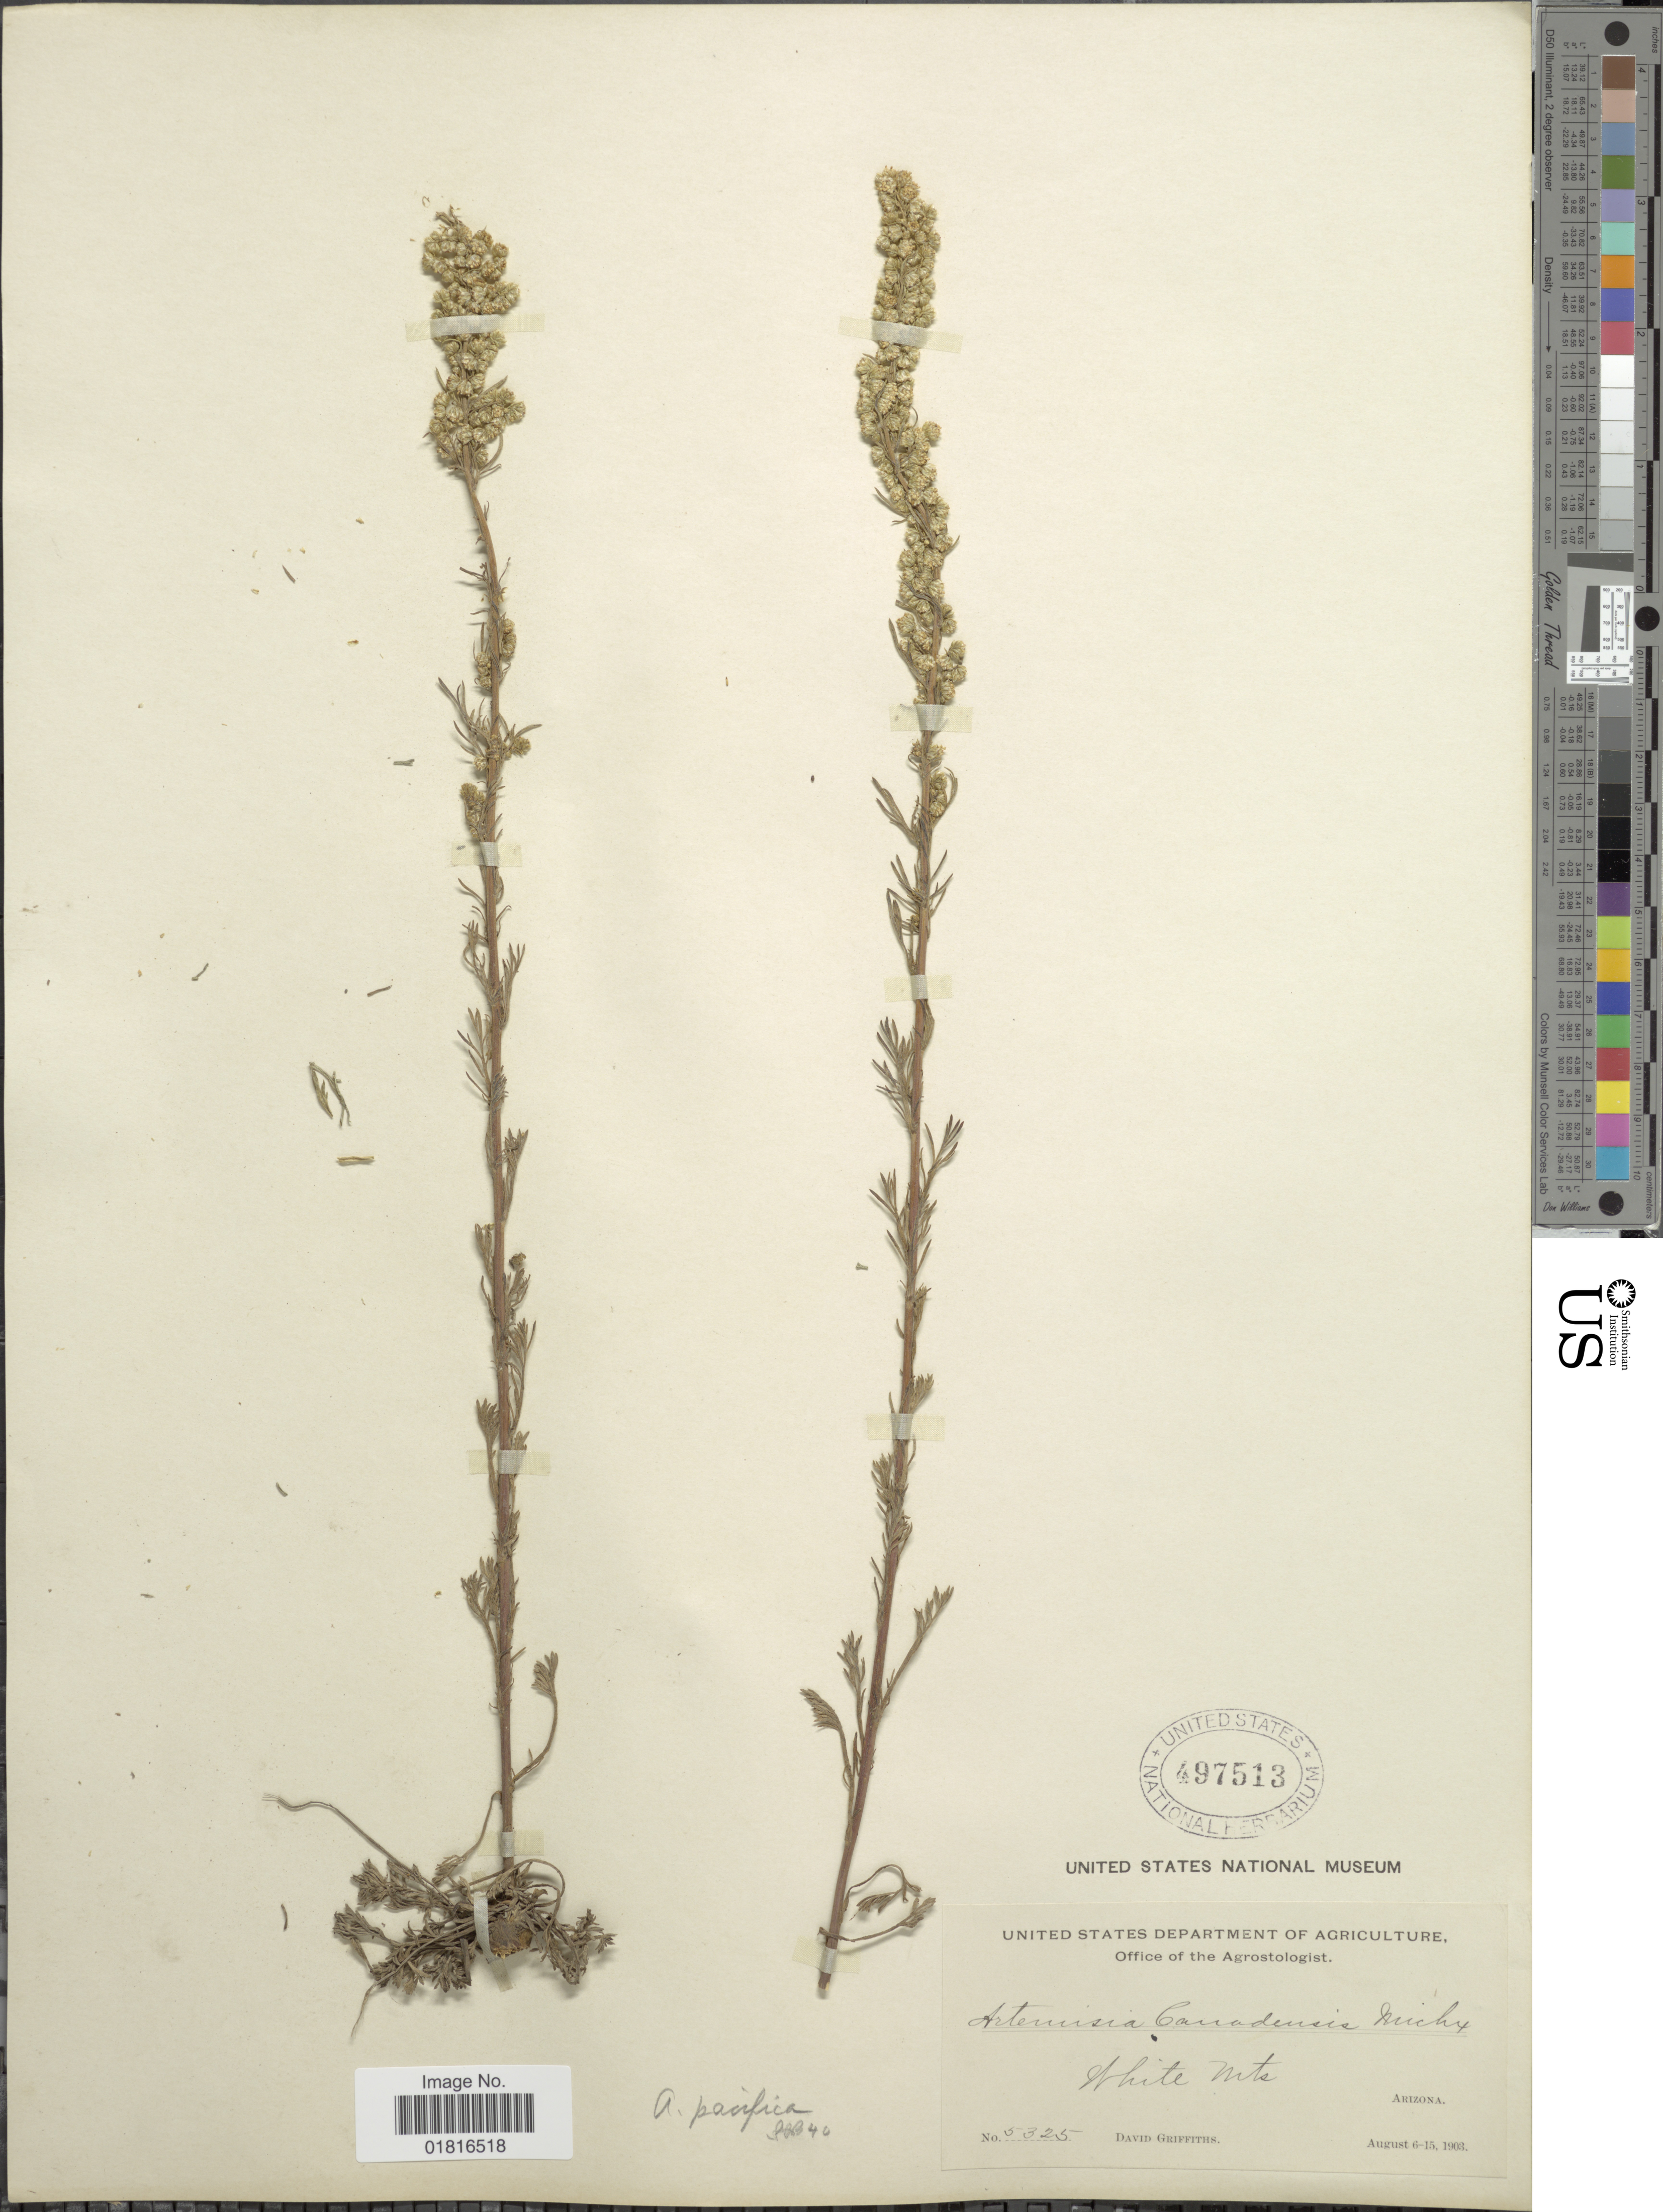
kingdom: Plantae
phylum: Tracheophyta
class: Magnoliopsida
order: Asterales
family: Asteraceae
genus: Artemisia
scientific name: Artemisia pacifica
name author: Nutt.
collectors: D. Griffiths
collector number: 5325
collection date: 1903-08-06/1903-08-15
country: United States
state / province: Arizona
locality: White Mts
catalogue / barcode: US 497513